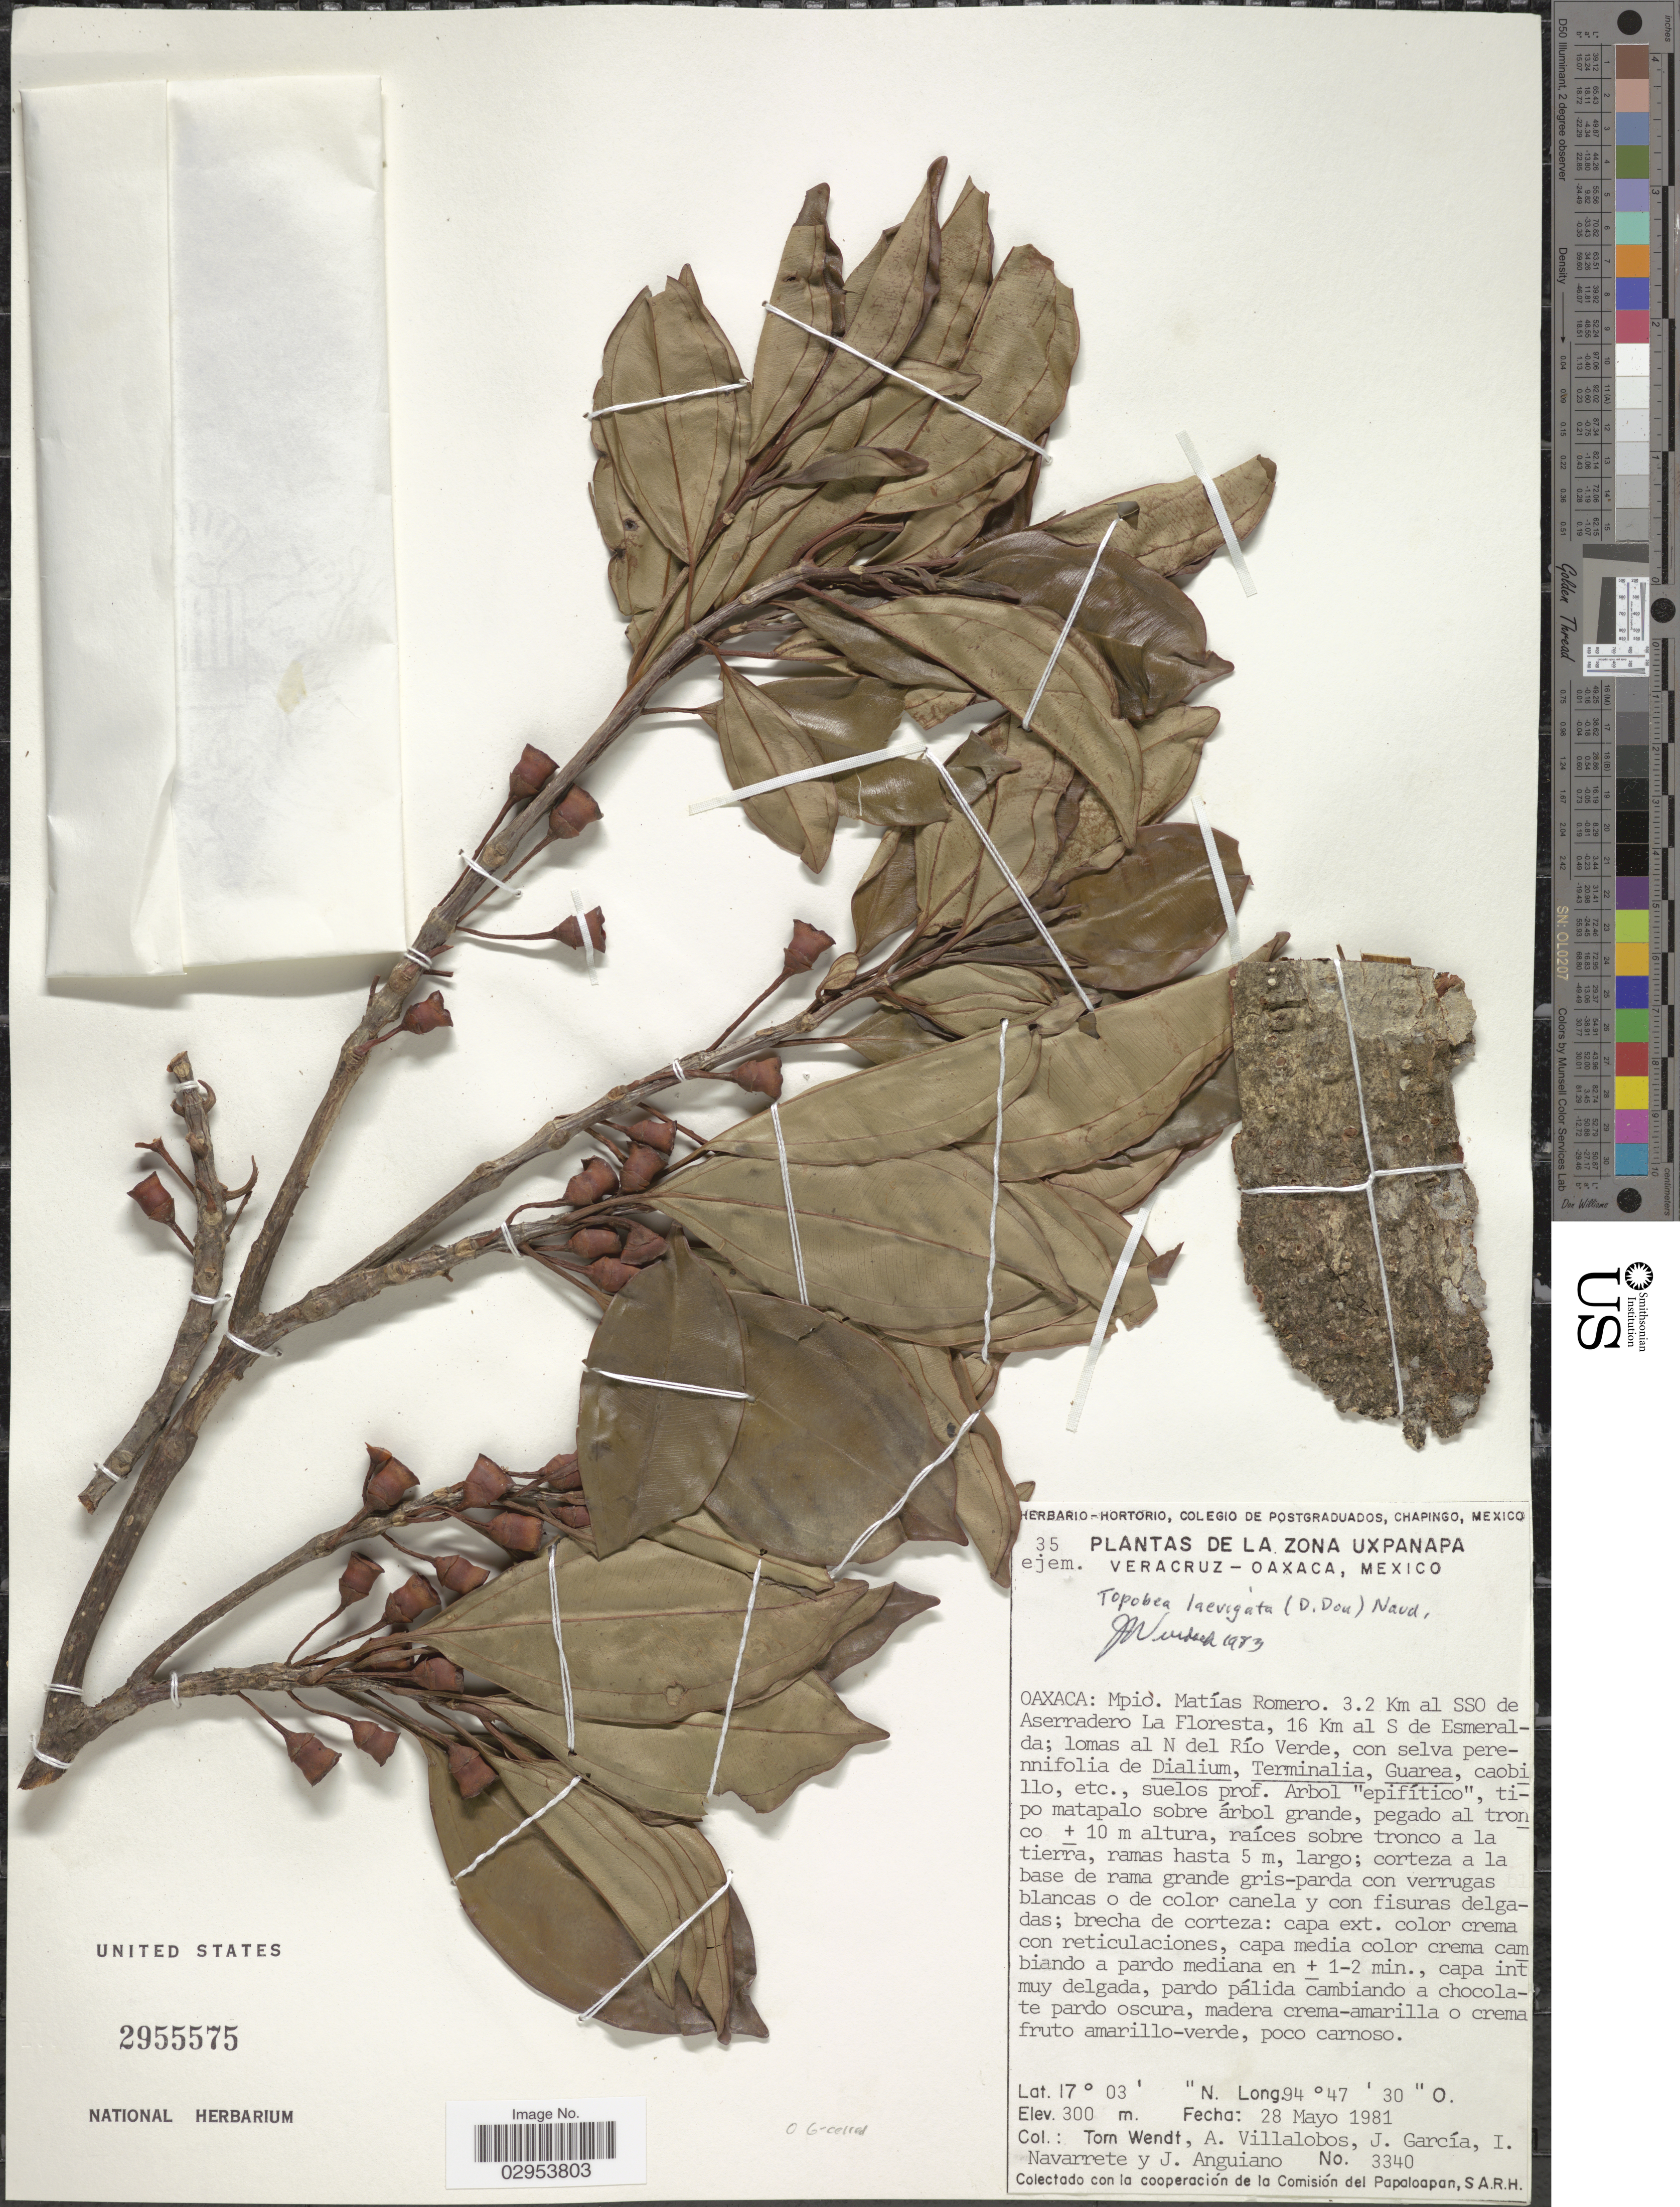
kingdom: Plantae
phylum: Tracheophyta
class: Magnoliopsida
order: Myrtales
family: Melastomataceae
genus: Topobea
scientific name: Topobea laevigata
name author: (D. Don) Naudin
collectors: T. L. Wendt, A. Villalobos, J. García, I. Navarrete & J. Anguiano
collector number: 3340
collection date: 1981-05-28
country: Mexico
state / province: Oaxaca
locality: La Zona Uxpanapa. Mpio. Matías Romero. 3.2 Km al SSO de Aserradero La Floresta, 16 Km al S de Esmeralda; lomas al N del Río Verde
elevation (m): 300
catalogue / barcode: US 2955575